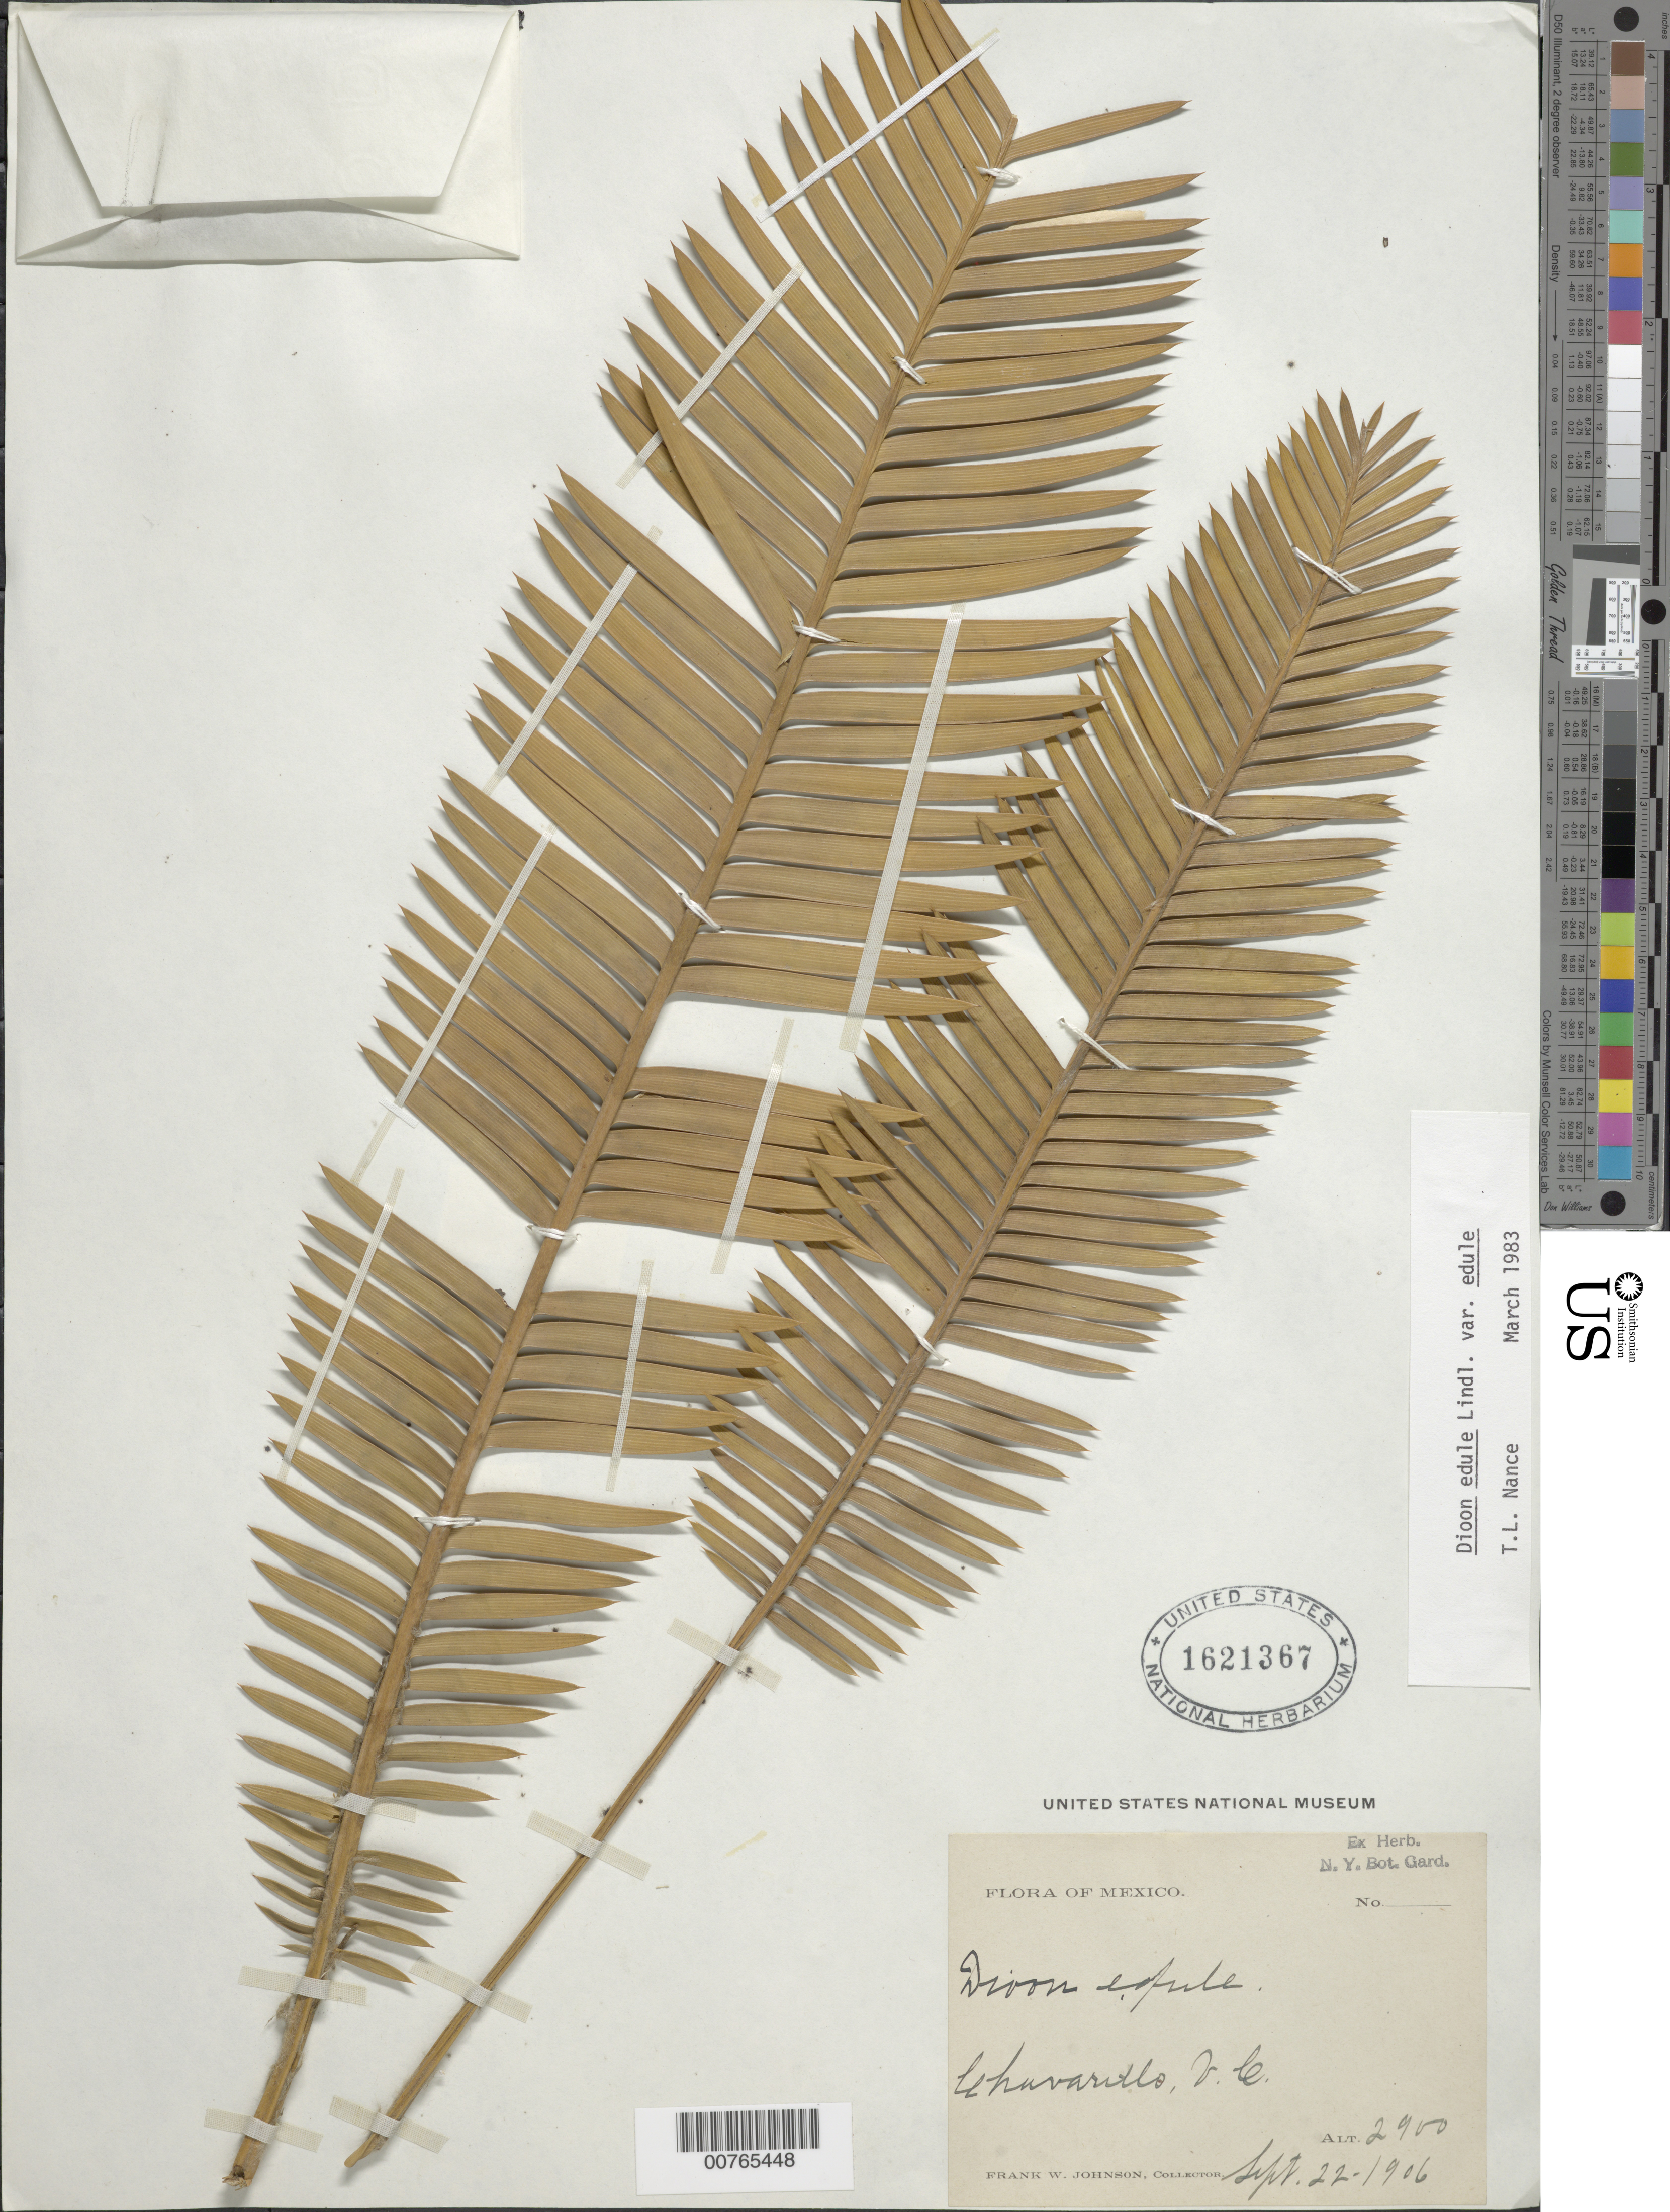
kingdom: Plantae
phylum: Tracheophyta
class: Cycadopsida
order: Cycadales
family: Zamiaceae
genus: Dioon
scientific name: Dioon edule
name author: Lindl.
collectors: F. W. Johnson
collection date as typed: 22 Sep 1906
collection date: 1906-09-22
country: Mexico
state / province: Veracruz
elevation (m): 1311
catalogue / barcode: US 1621367